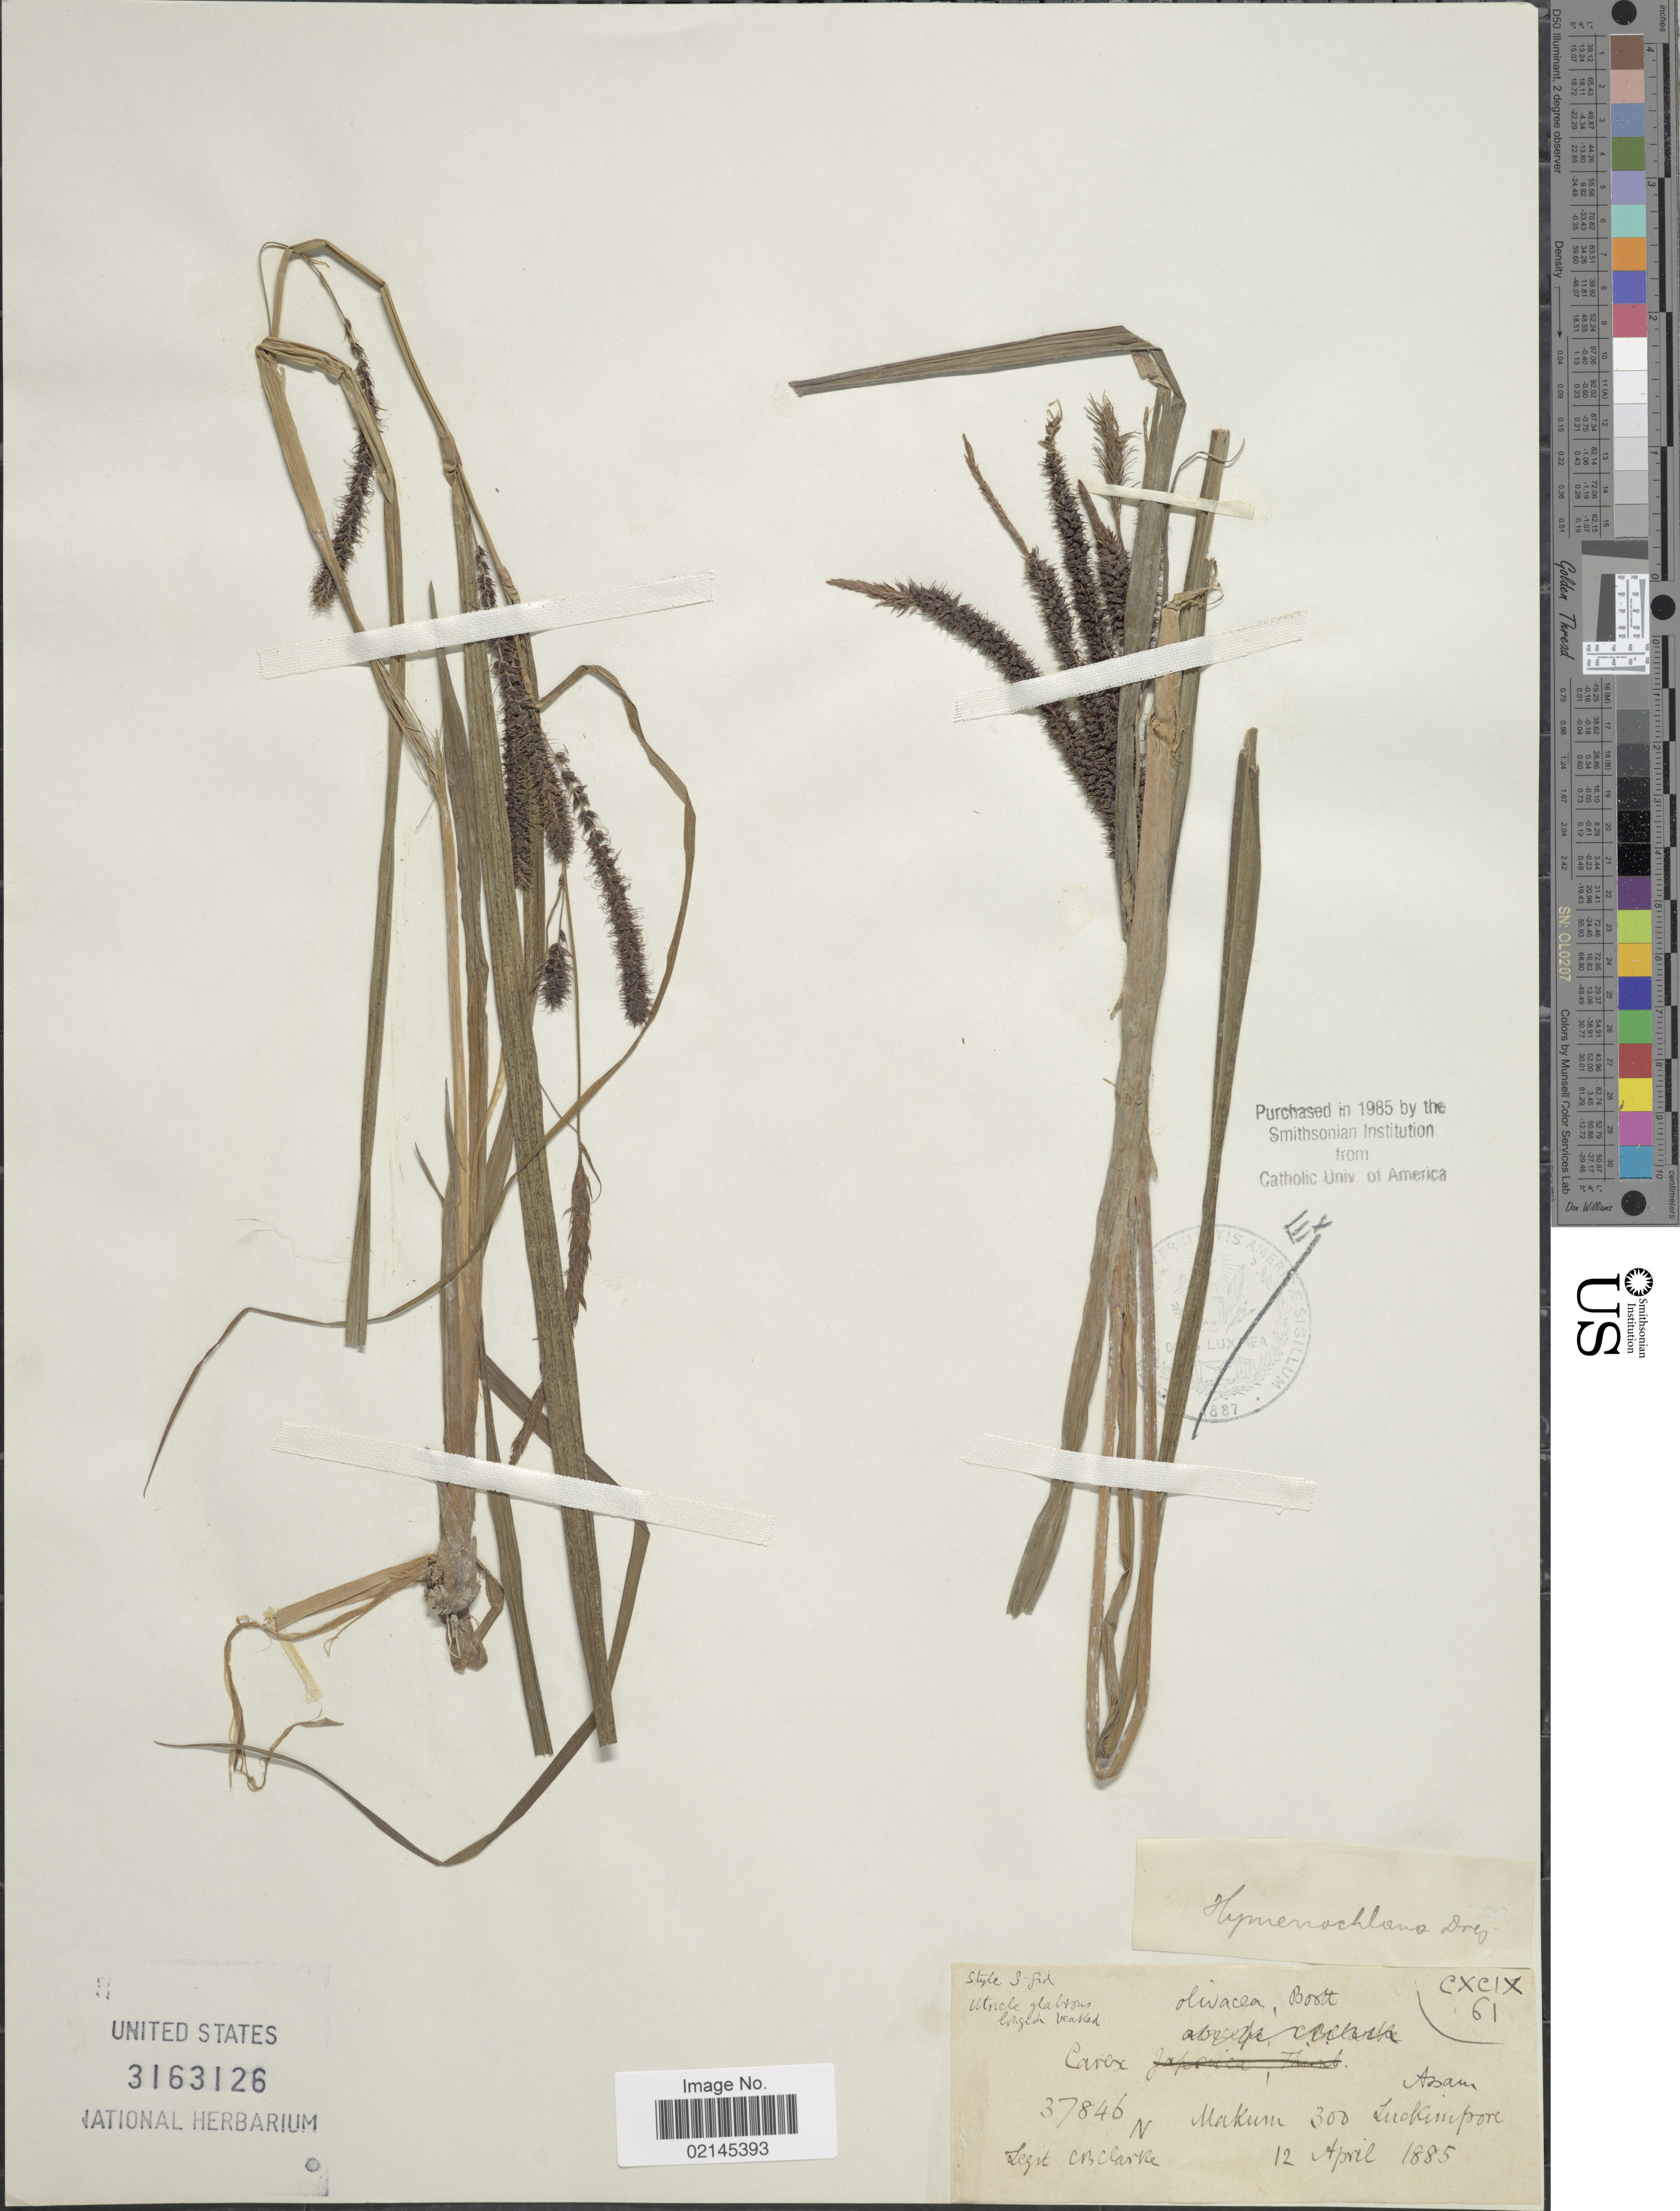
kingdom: Plantae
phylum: Tracheophyta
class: Liliopsida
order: Poales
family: Cyperaceae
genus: Carex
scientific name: Carex olivacea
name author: Boott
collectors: C. B. Clarke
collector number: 37846N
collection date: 1885-04-12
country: India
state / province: Assam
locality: Assam, Makum Luckimpore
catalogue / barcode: US 3163126